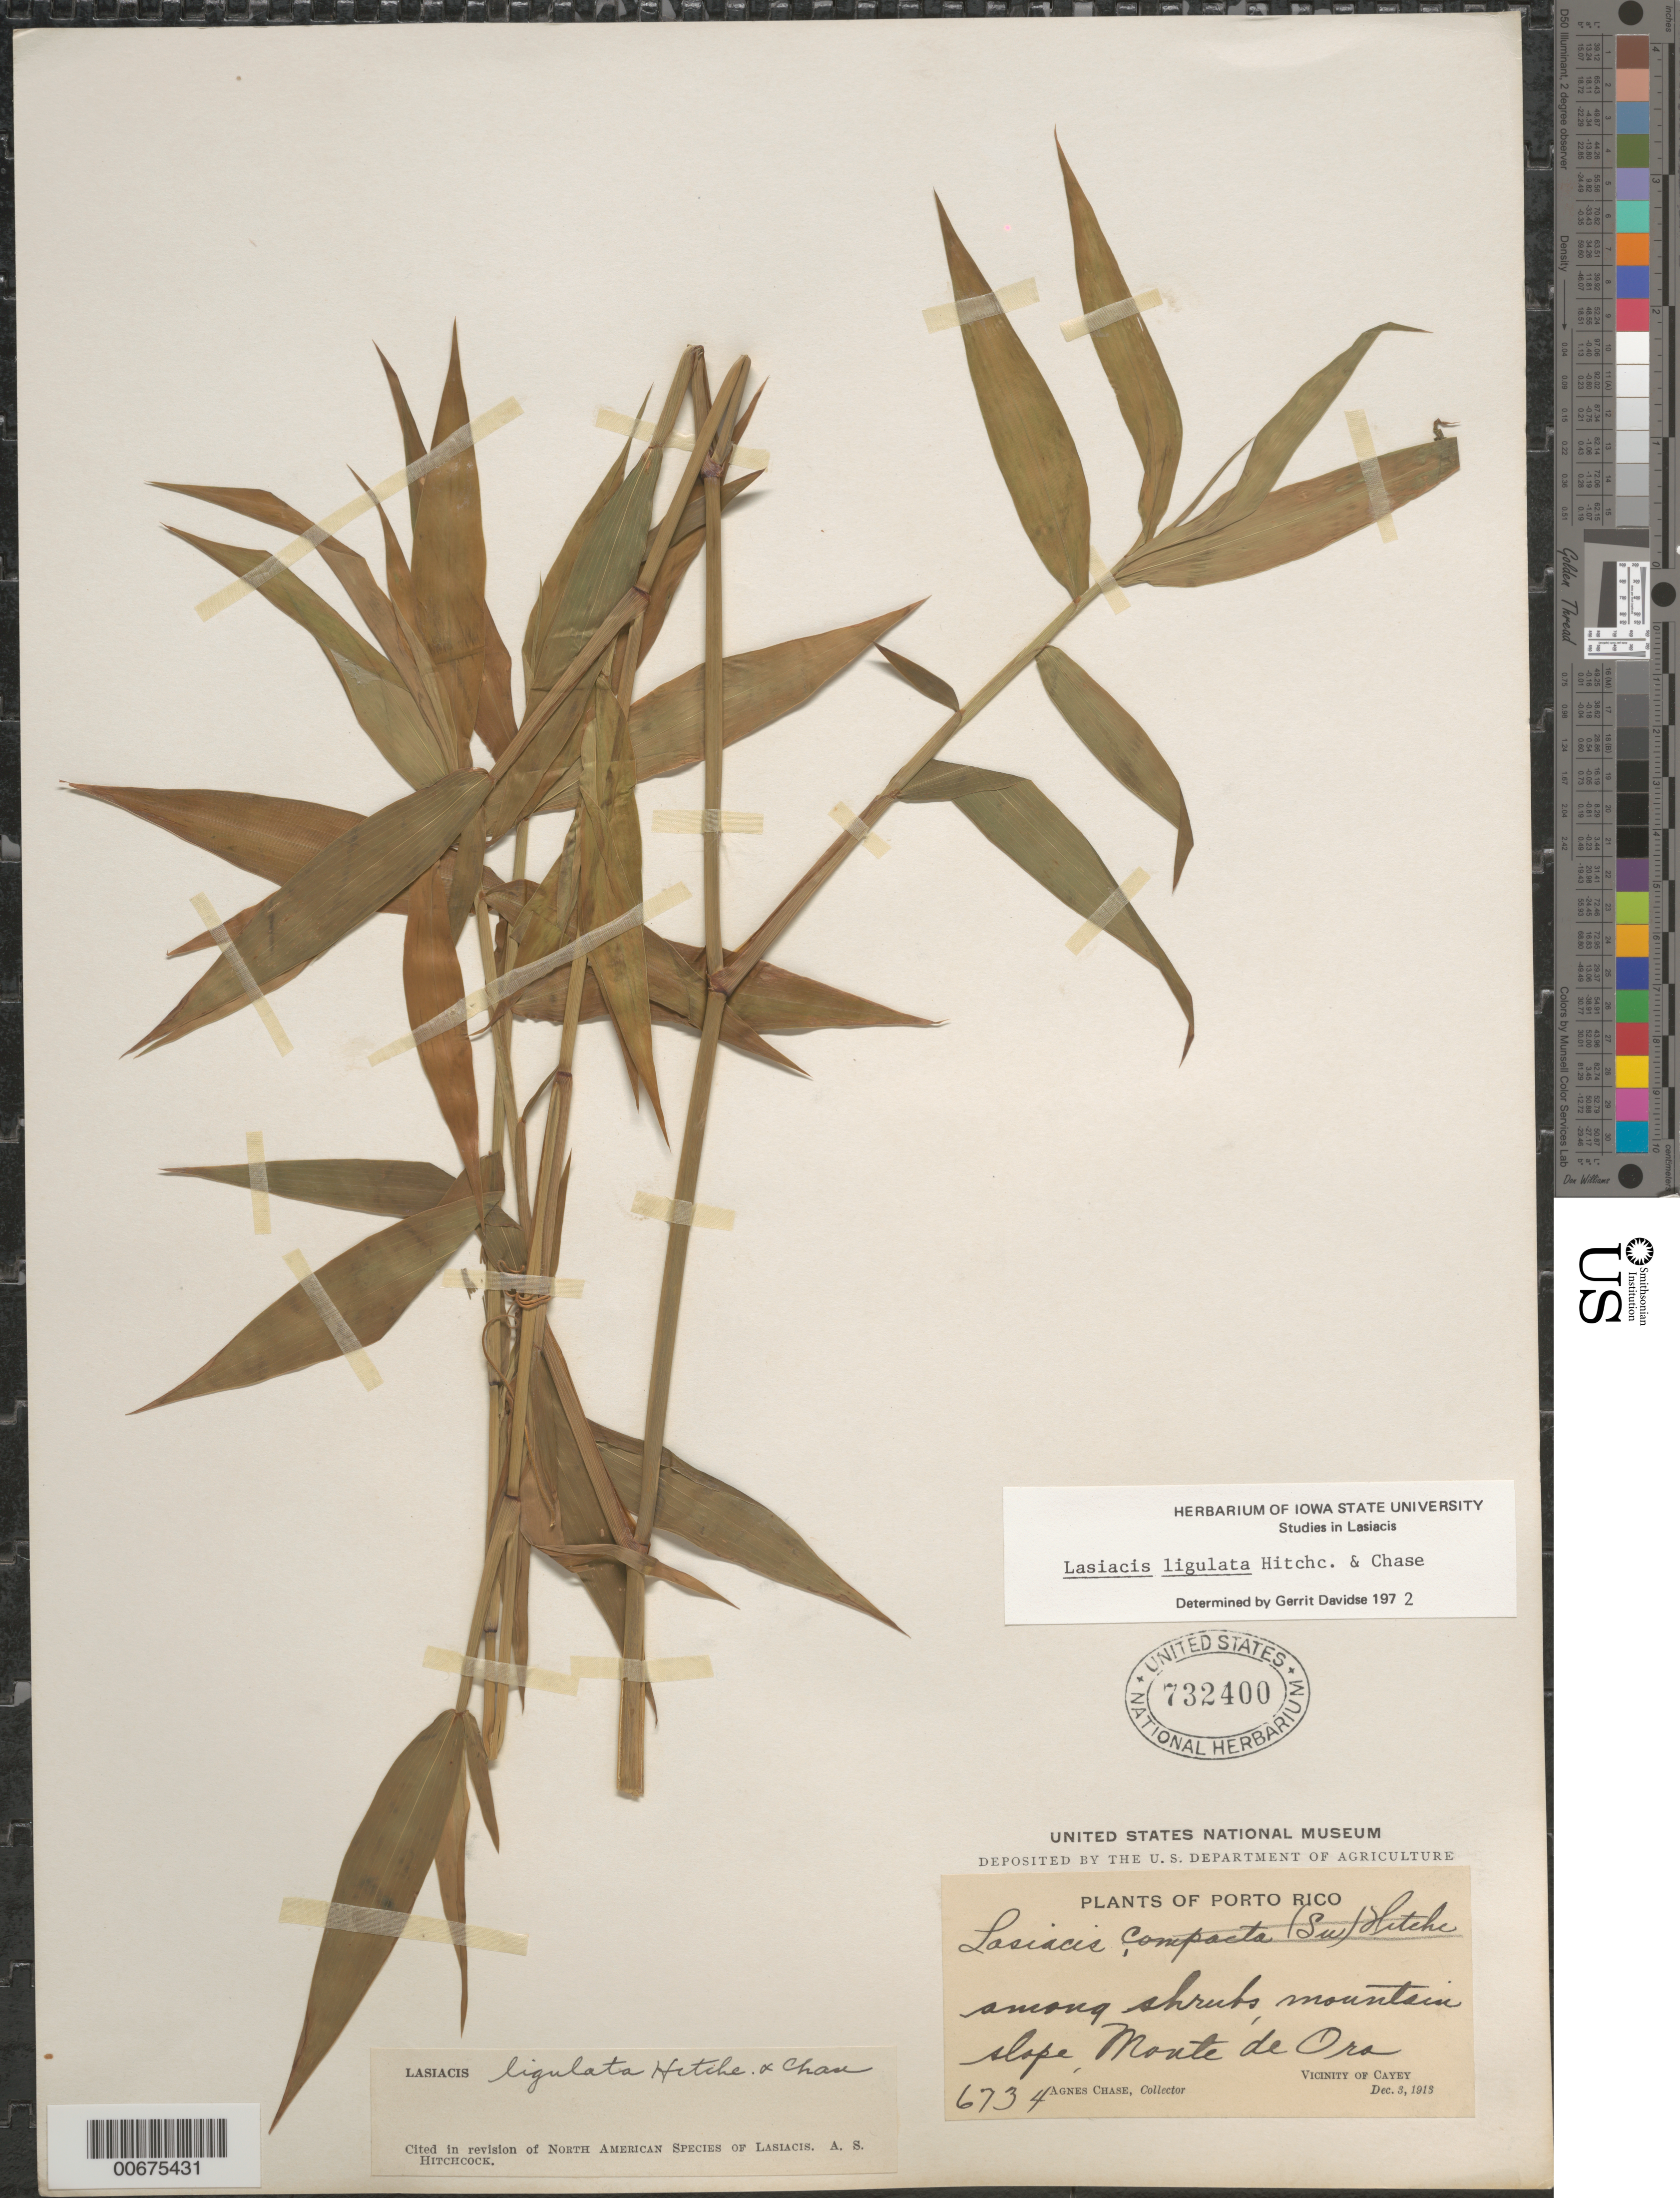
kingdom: Plantae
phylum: Tracheophyta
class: Liliopsida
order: Poales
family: Poaceae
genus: Lasiacis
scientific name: Lasiacis ligulata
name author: Hitchc. & Chase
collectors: A. Chase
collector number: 6734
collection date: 1913-12-03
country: Puerto Rico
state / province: Çayey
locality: Mountain slope, Monte de Ora. Vicinity of Cayey.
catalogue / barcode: US 732400